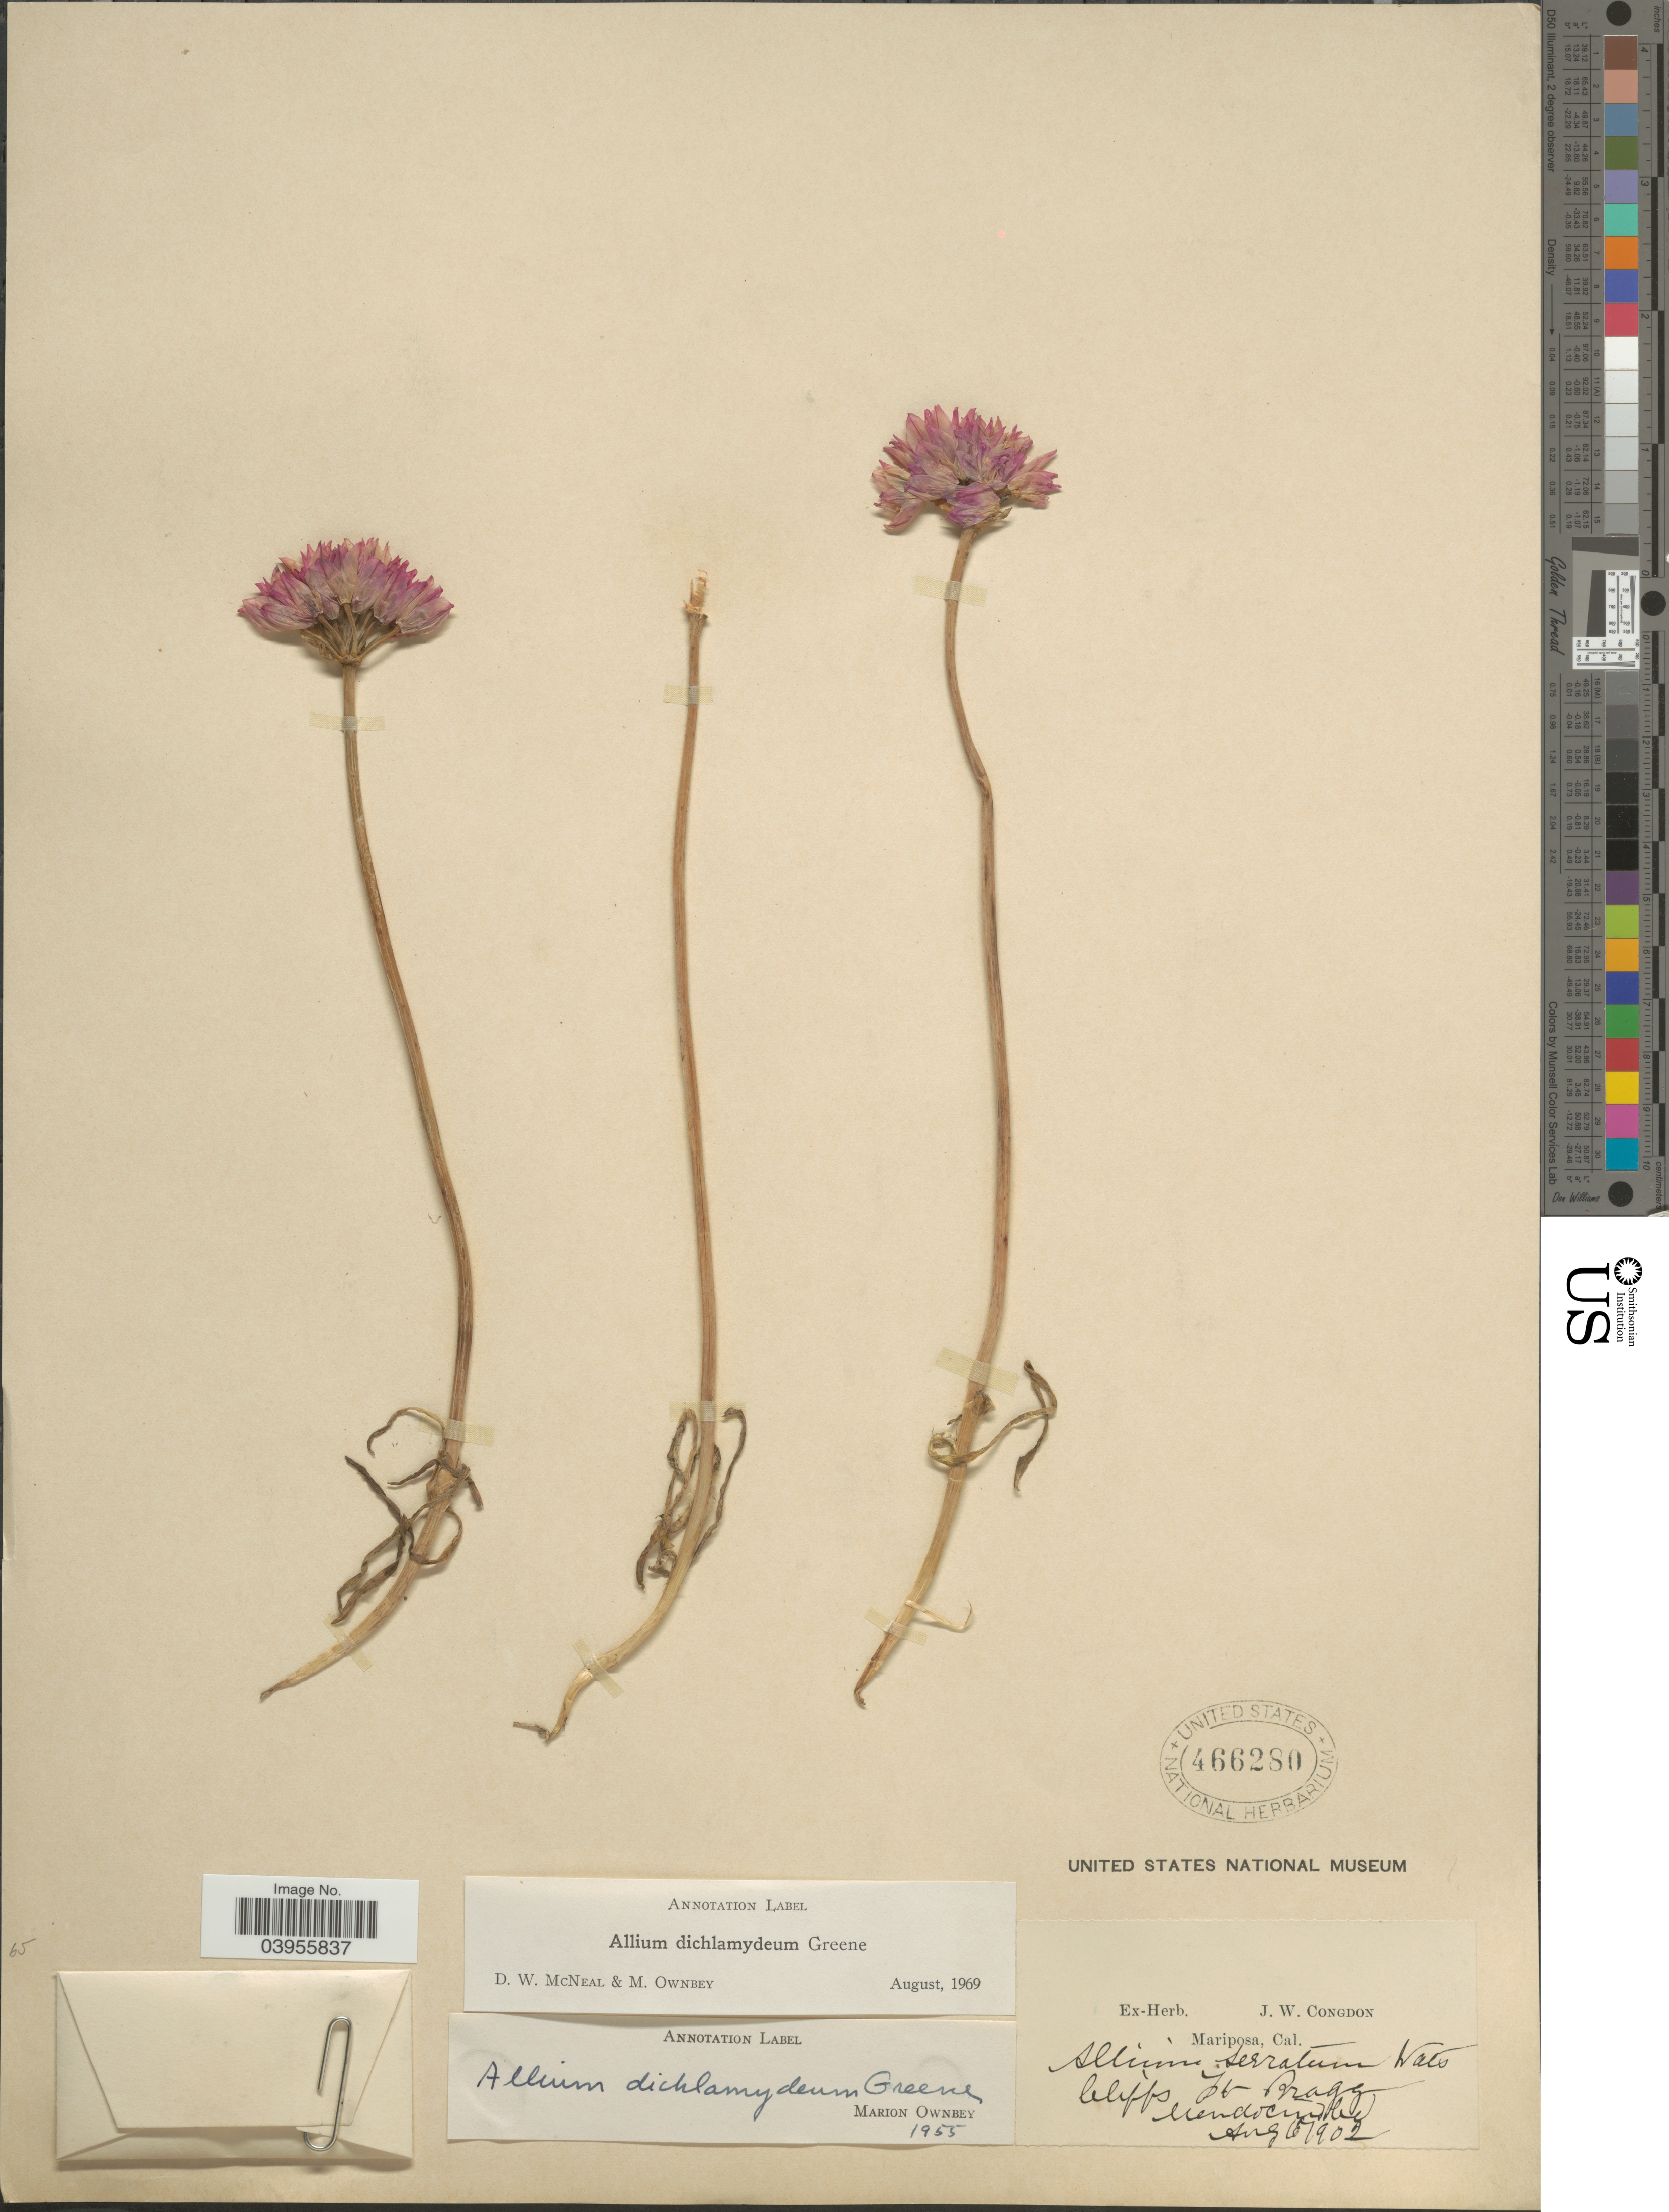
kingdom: Plantae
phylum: Tracheophyta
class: Liliopsida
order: Asparagales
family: Amaryllidaceae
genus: Allium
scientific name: Allium dichlamydeum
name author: Greene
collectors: J. W. Congdon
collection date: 1902-08-06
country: United States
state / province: California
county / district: Mendocino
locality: Mariposa. Mendocino Co.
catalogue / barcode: US 466280